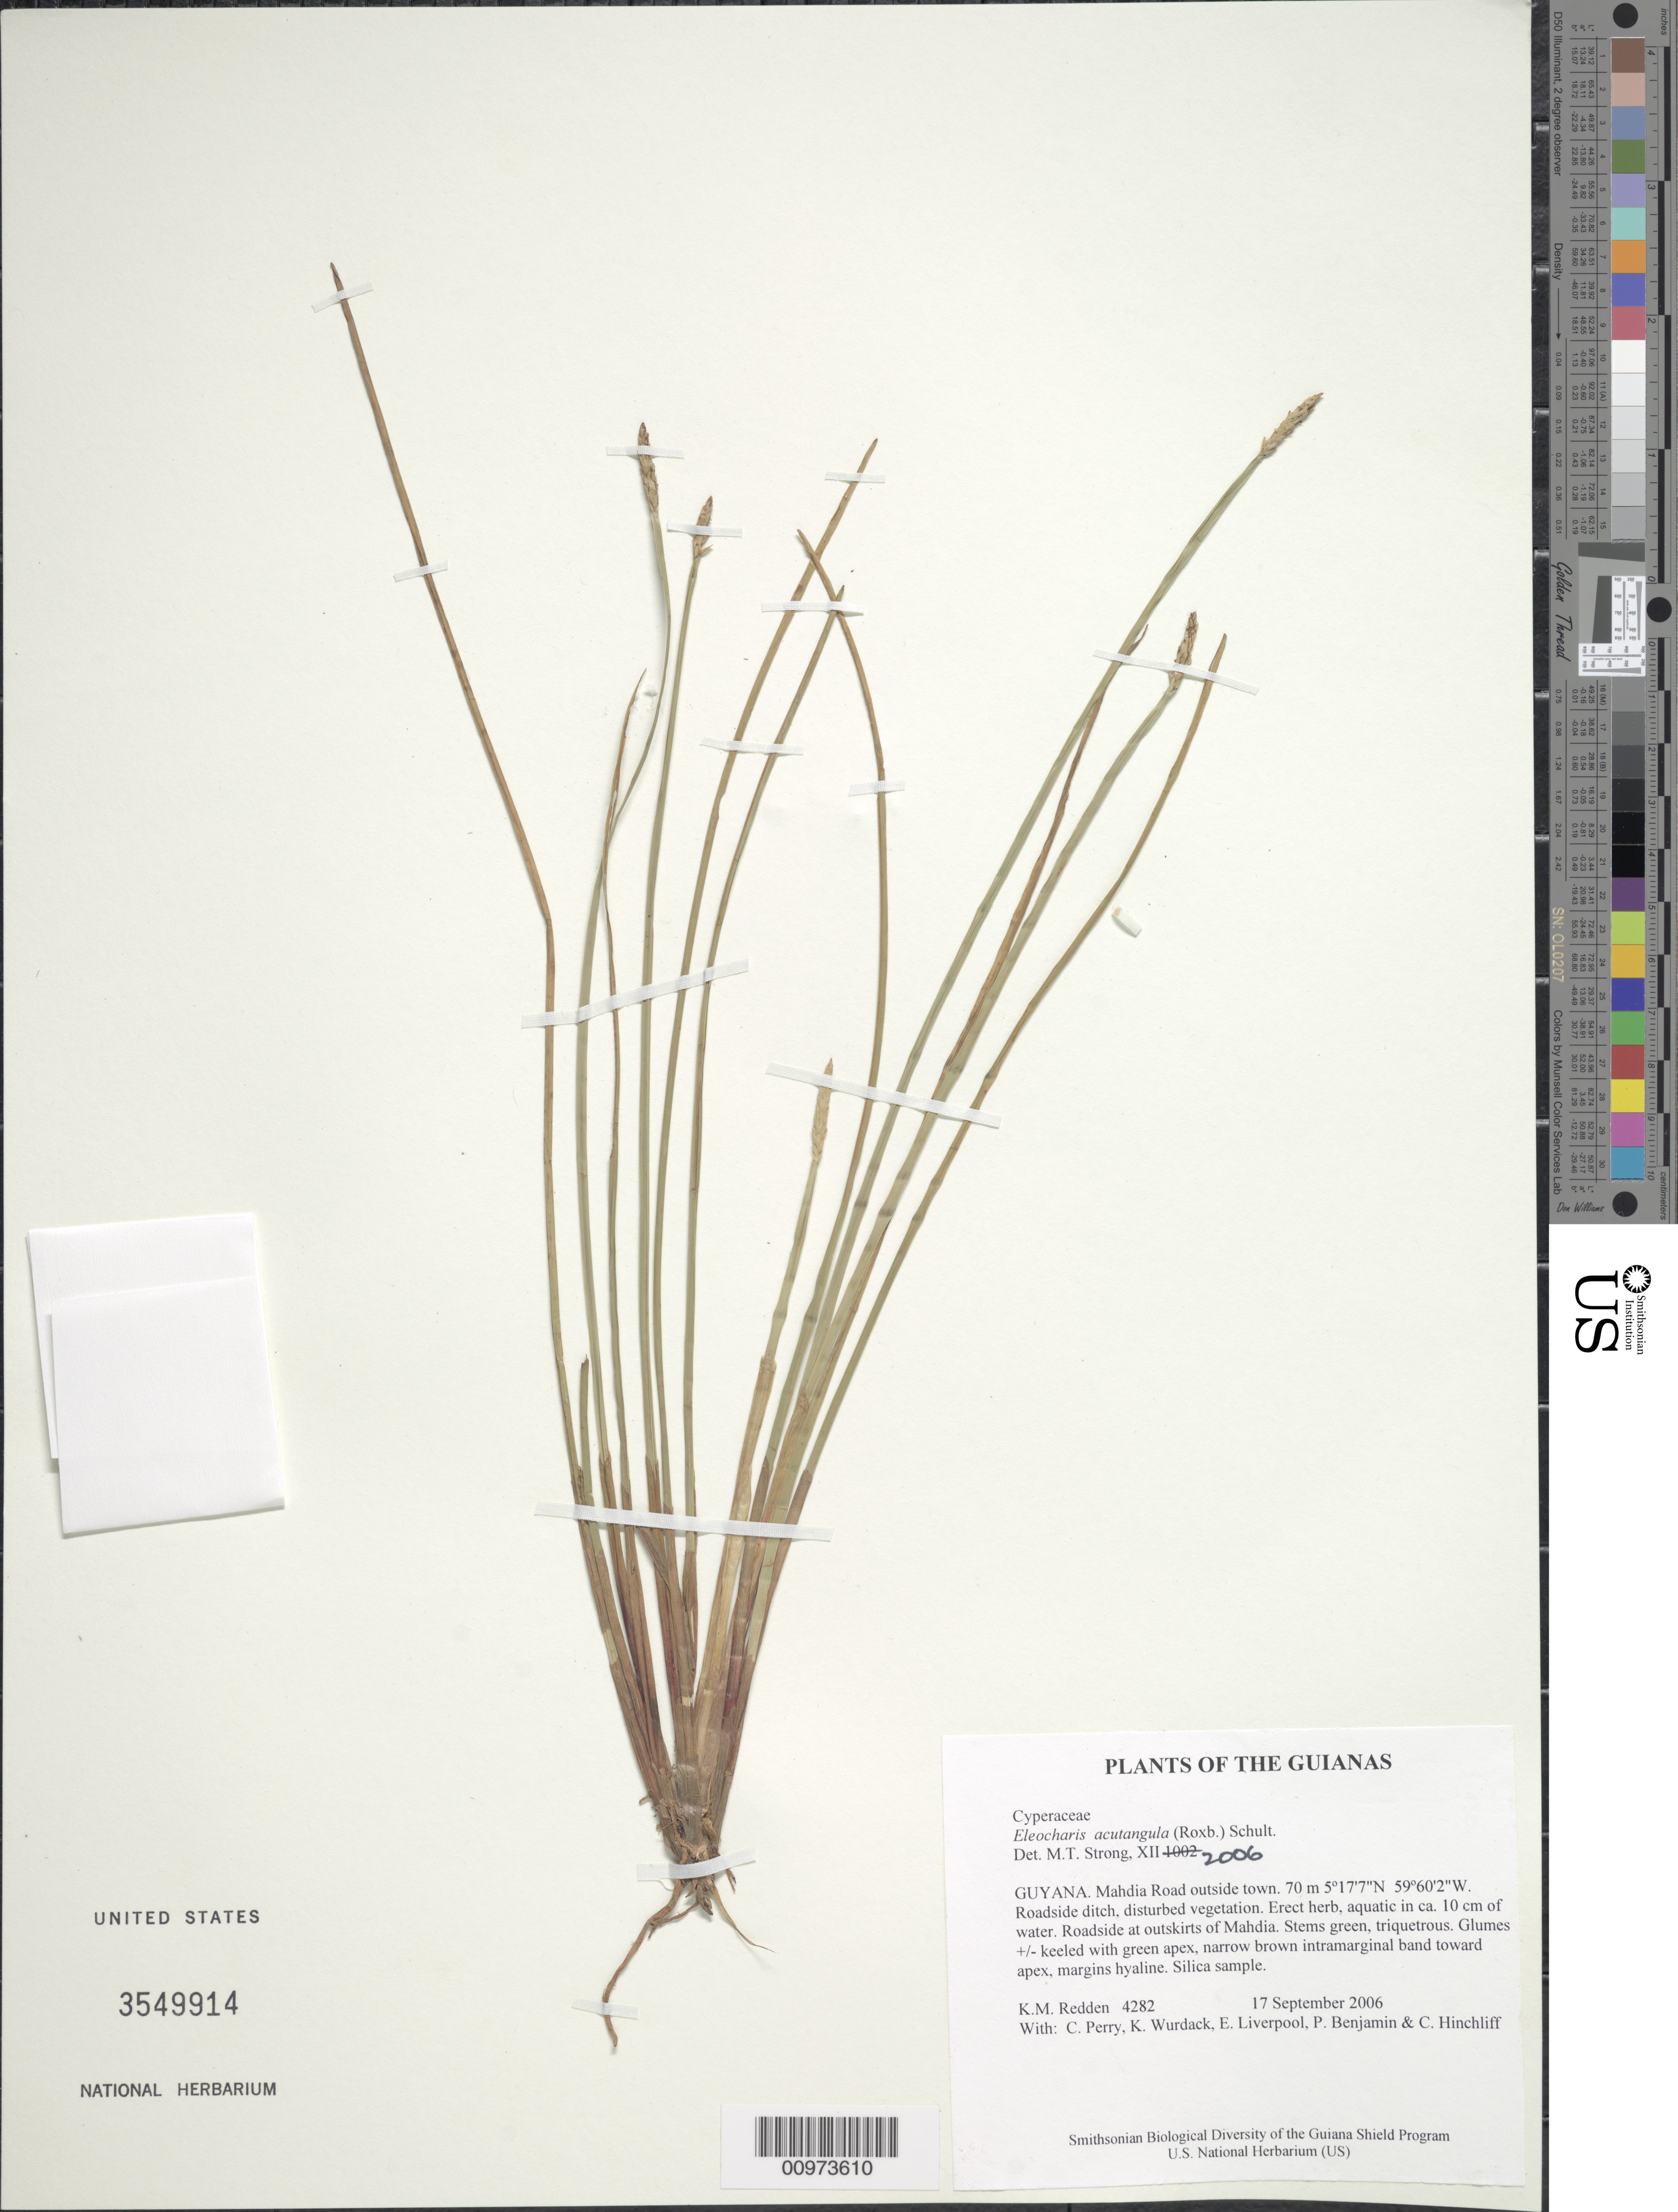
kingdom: Plantae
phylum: Tracheophyta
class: Liliopsida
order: Poales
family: Cyperaceae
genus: Eleocharis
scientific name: Eleocharis acutangula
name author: (Roxb.) Schult.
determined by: Strong, M. T., (US), Smithsonian Institution - National Museum of Natural History (UNITED STATES)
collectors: K. M. Redden, C. Perry, K. Wurdack, E. Liverpool, P. Benjamin & C. E. Hinchliff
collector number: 4282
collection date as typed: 17 September 2006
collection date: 2006-09-17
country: Guyana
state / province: Potaro-Siparuni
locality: Mahdia Road outside town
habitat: Roadside ditch, disturbed vegetation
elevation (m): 70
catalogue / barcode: US 3549914